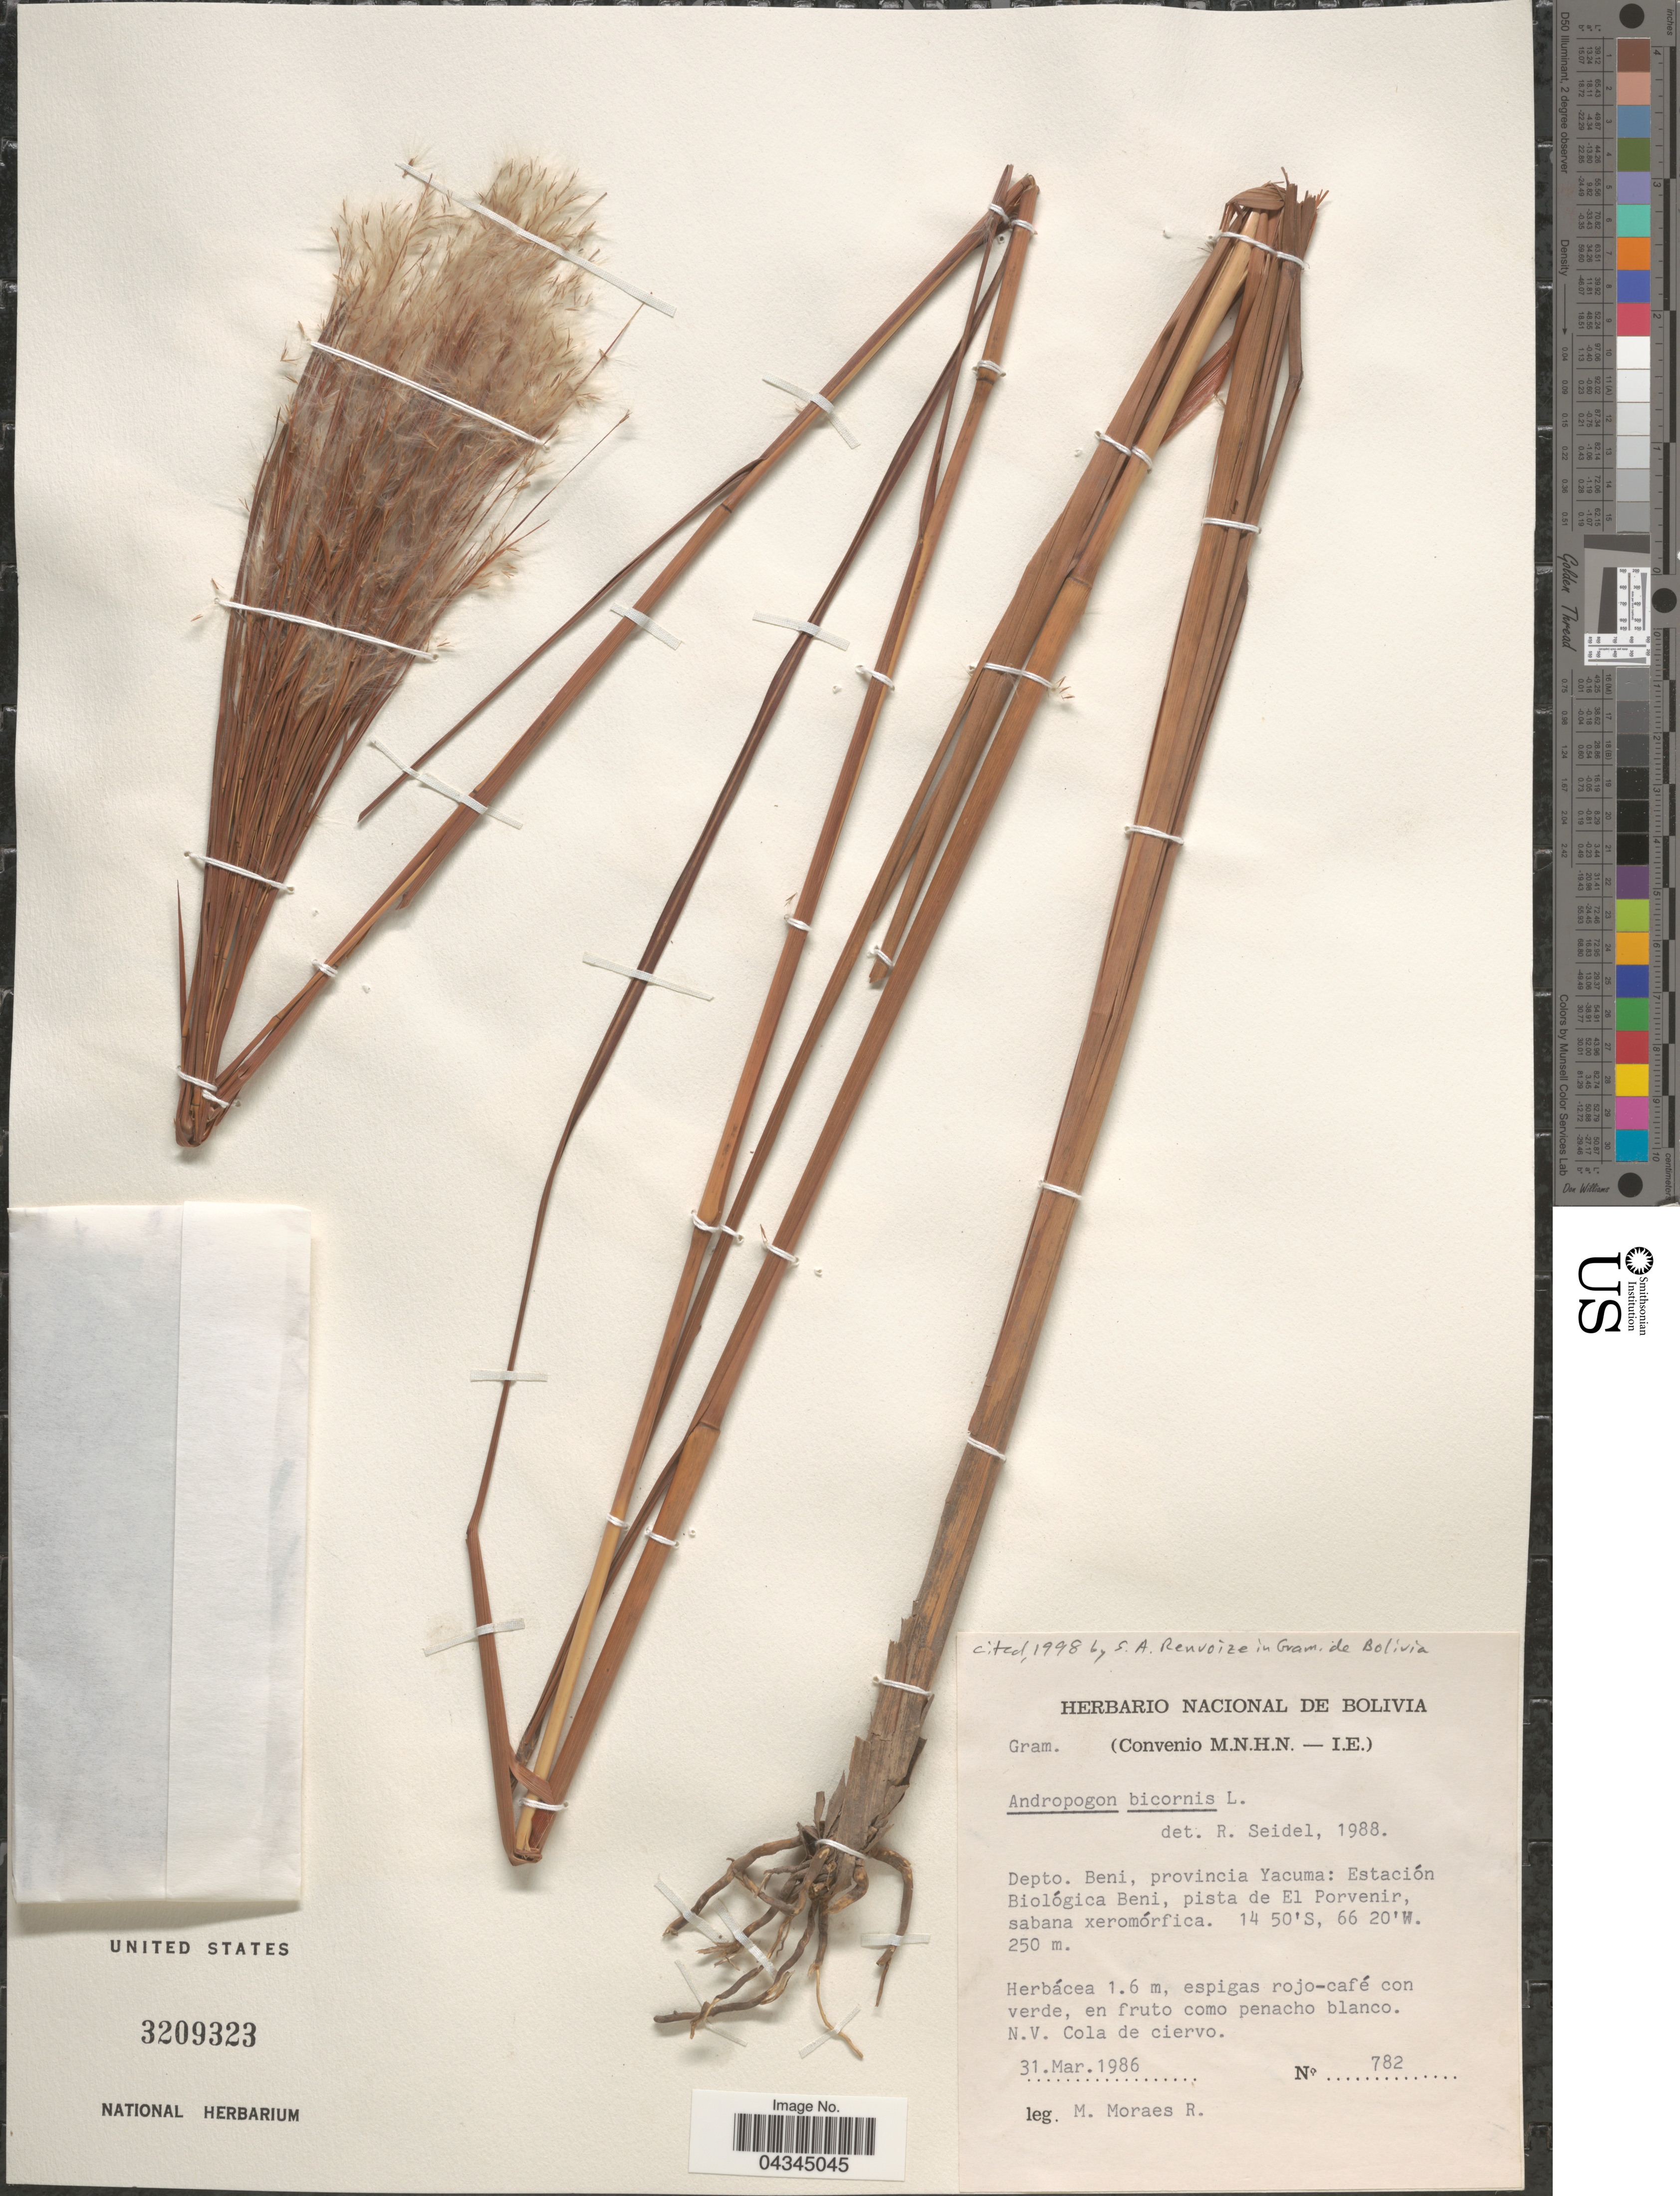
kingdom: Plantae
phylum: Tracheophyta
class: Liliopsida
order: Poales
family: Poaceae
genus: Andropogon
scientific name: Andropogon bicornis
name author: L.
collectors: M. Moraes R.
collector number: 782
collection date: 1986-03-31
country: Bolivia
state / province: Beni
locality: Depto. Beni, provincia Yacuma: Estación Biológica Beni, pista de El Porvenir, sabana xeromórfica.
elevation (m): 250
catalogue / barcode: US 3209323